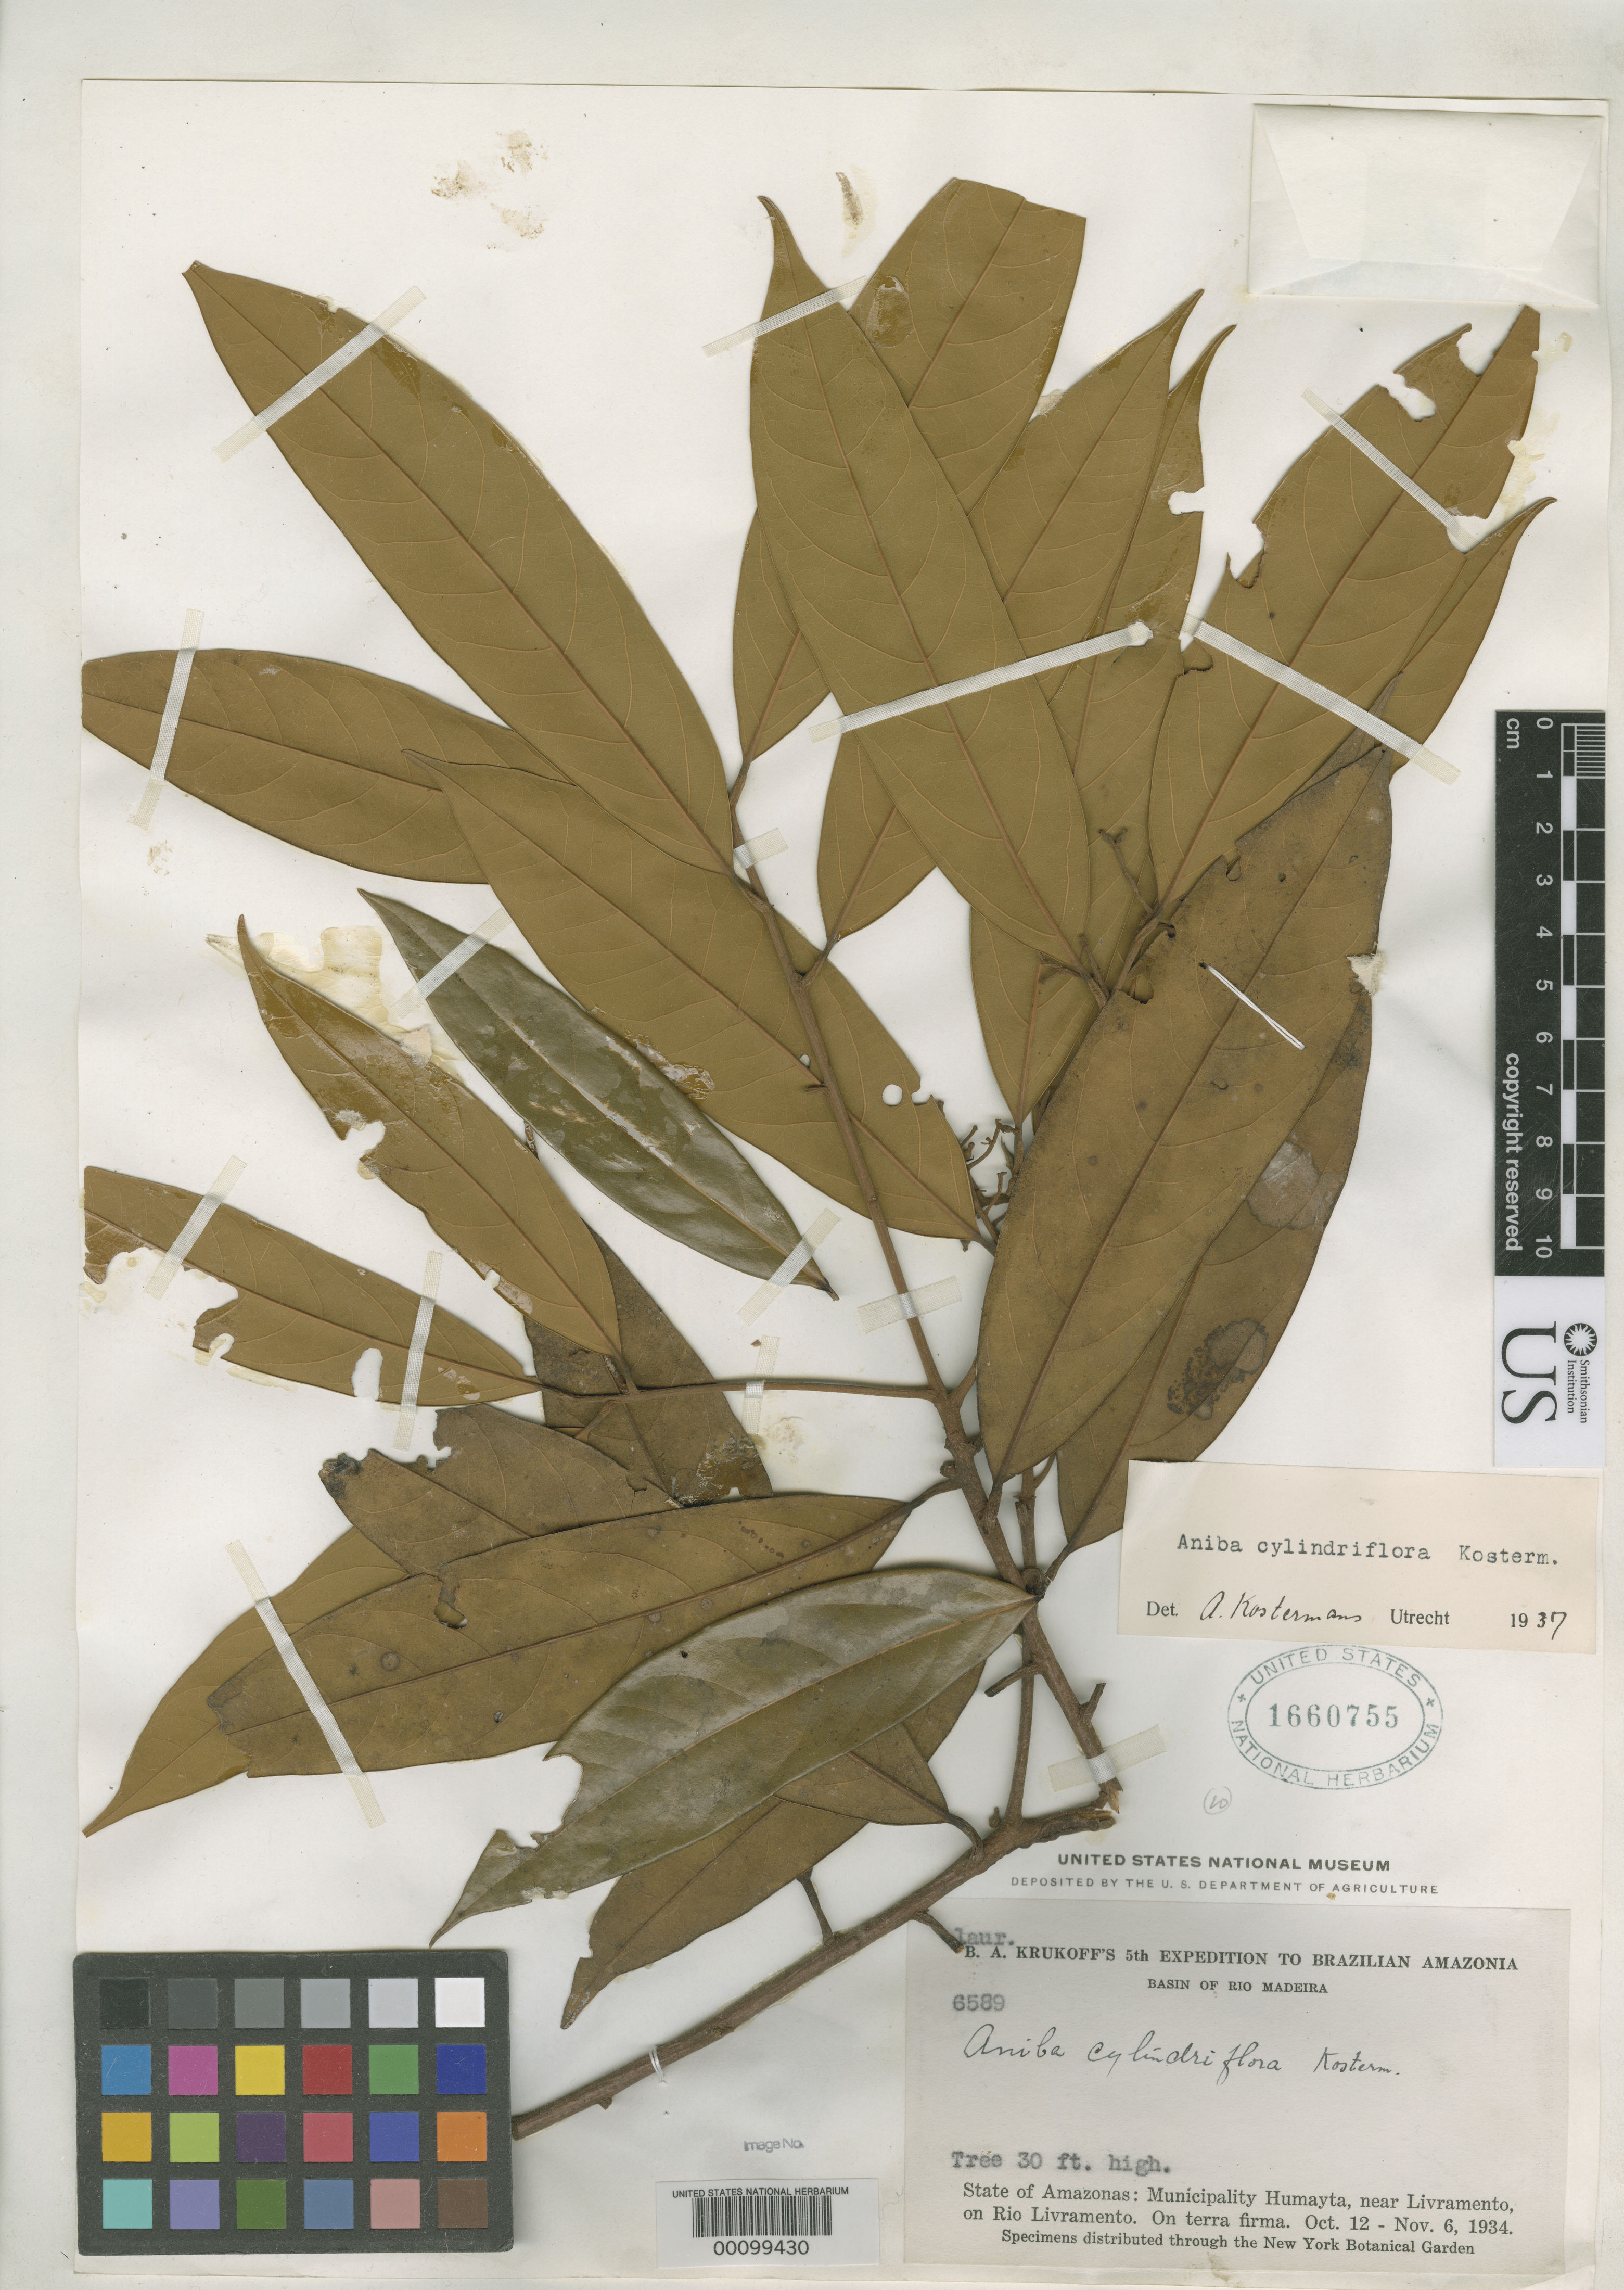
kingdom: Plantae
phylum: Tracheophyta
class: Magnoliopsida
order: Laurales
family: Lauraceae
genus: Aniba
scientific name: Aniba cylindriflora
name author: Kosterm.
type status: Isotype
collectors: B. A. Krukoff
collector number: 6589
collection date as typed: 12 Oct 1934 to 06 Nov 1934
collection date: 1934-10-12/1934-11-06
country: Brazil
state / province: Amazonas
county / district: Humaitá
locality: Humayta, near Libramento on Rio Livramento.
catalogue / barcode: US 1660755